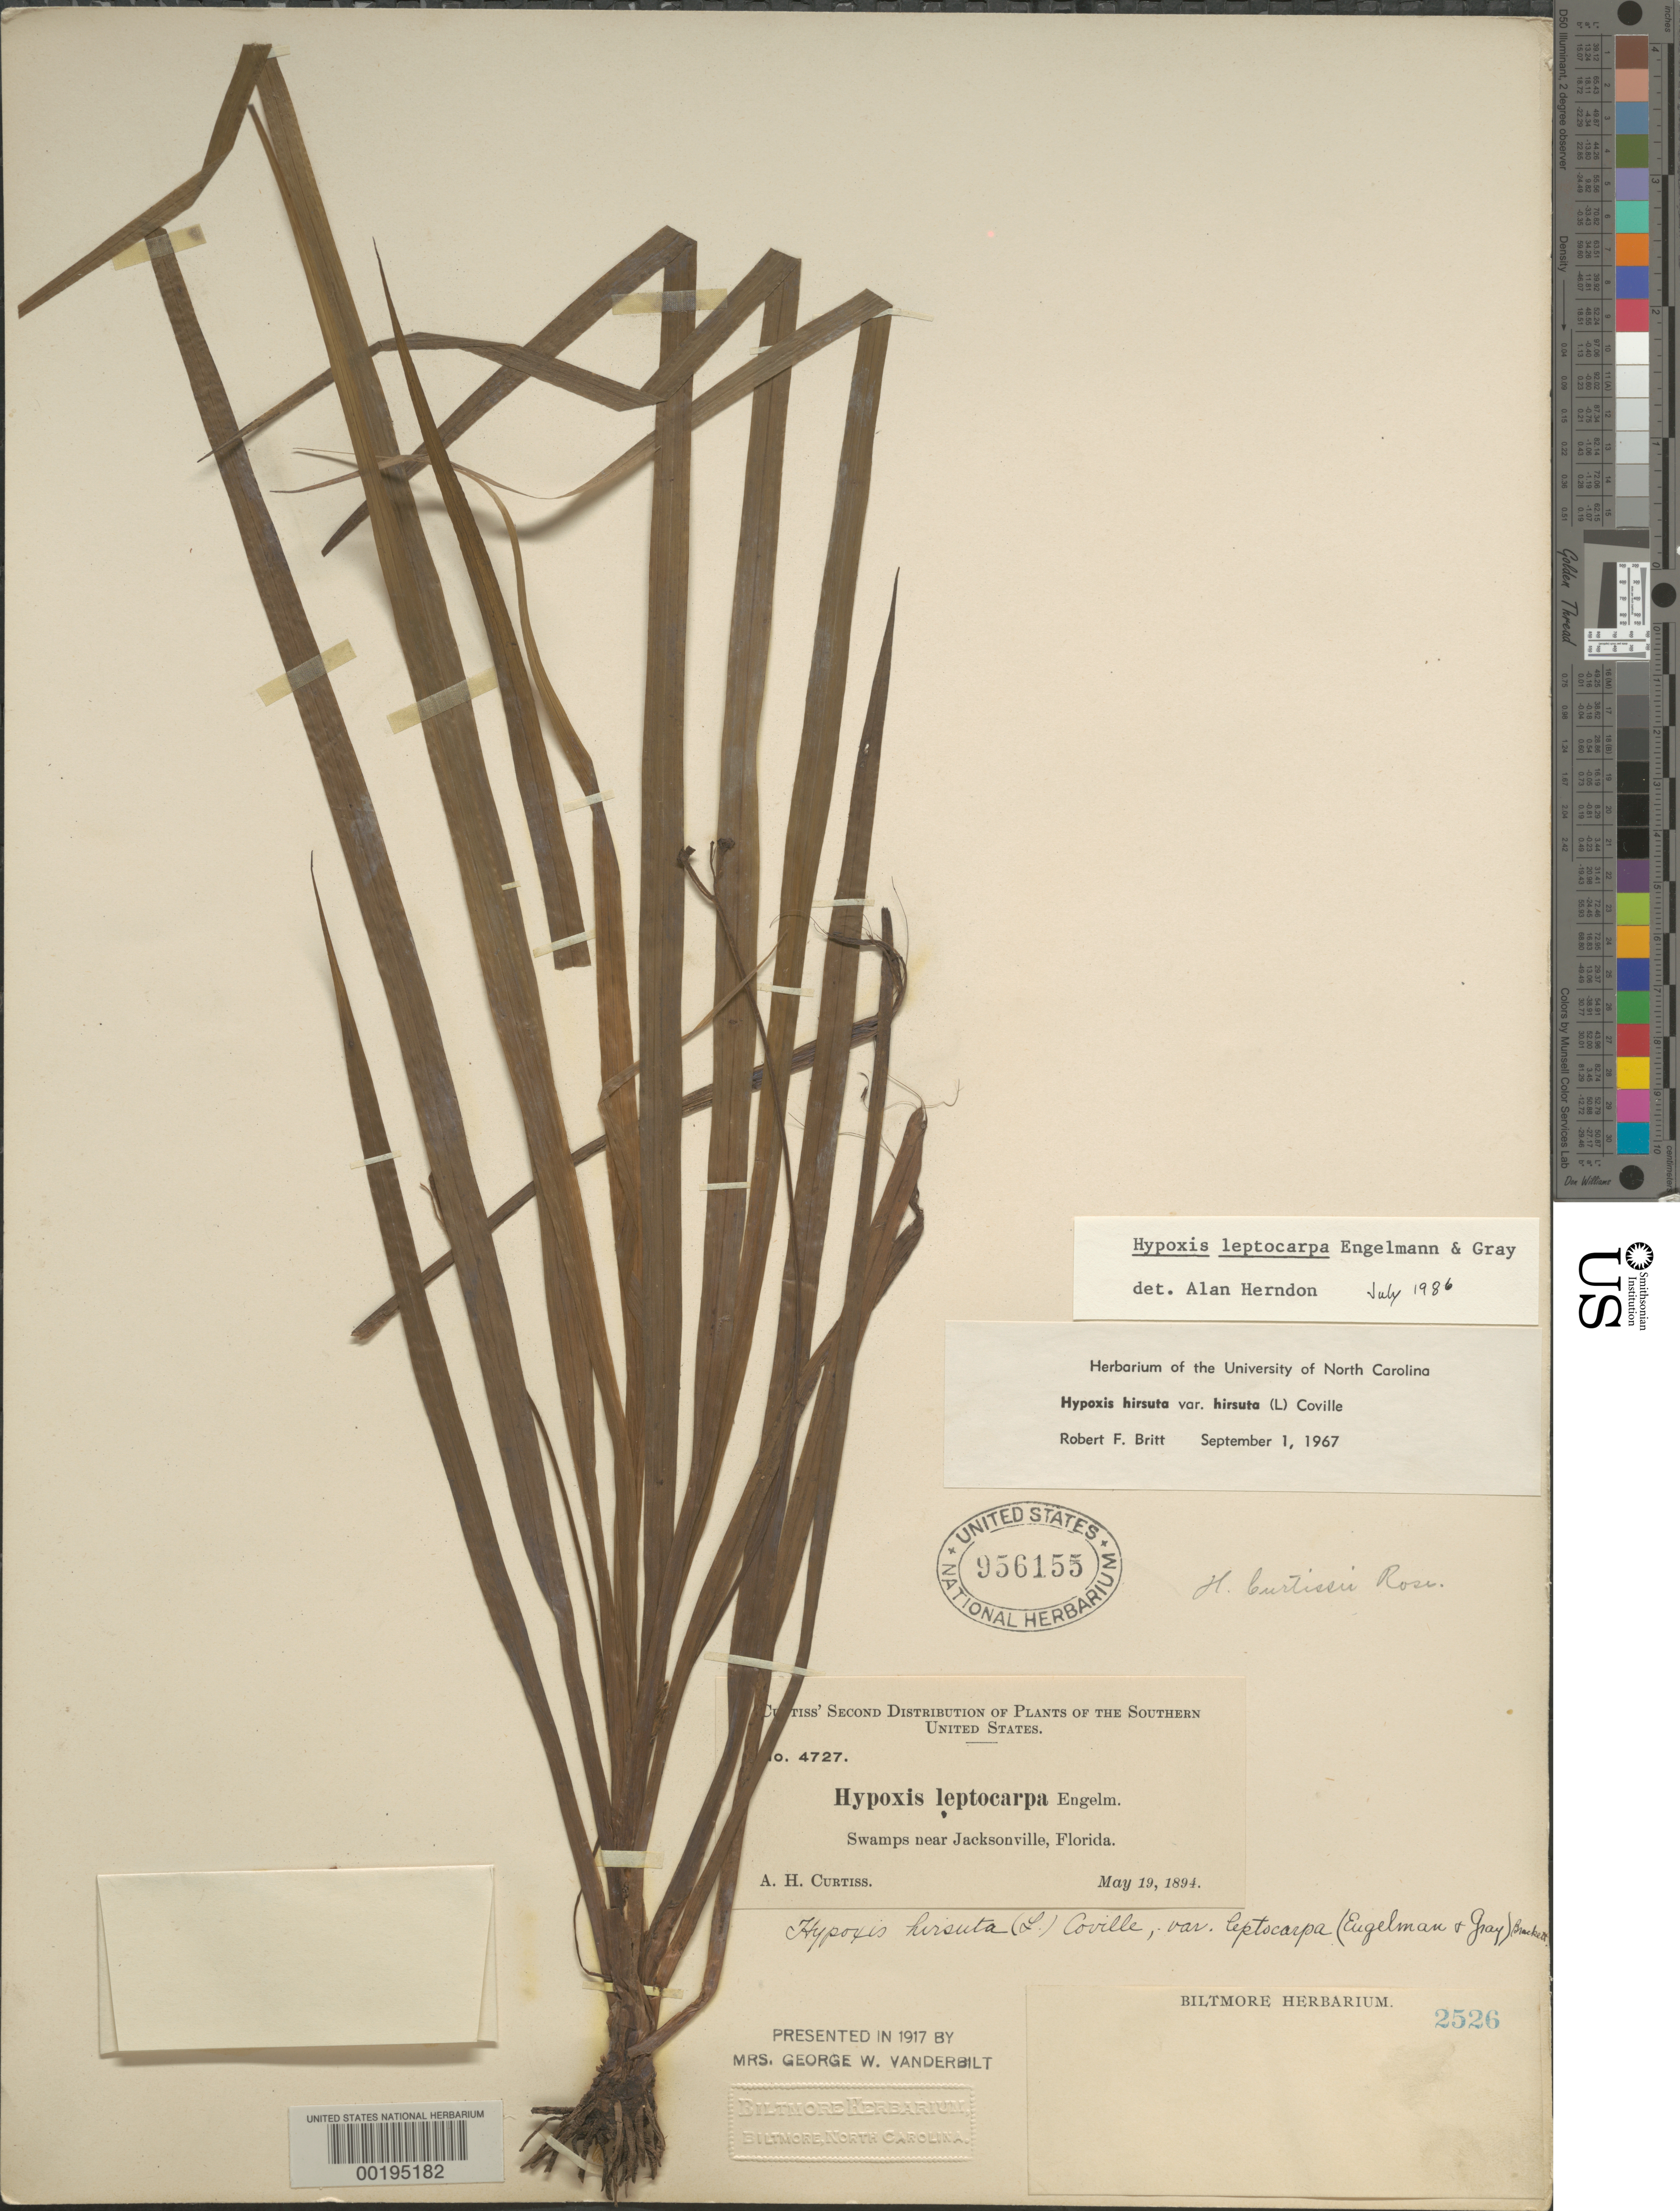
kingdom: Plantae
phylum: Tracheophyta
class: Liliopsida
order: Asparagales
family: Hypoxidaceae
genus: Hypoxis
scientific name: Hypoxis leptocarpa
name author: (Engelm. & A. Gray) Small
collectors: A. H. Curtiss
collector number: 4727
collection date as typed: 19 May 1894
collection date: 1894-05-19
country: United States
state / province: Florida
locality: Near jacksonville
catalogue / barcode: US 956155